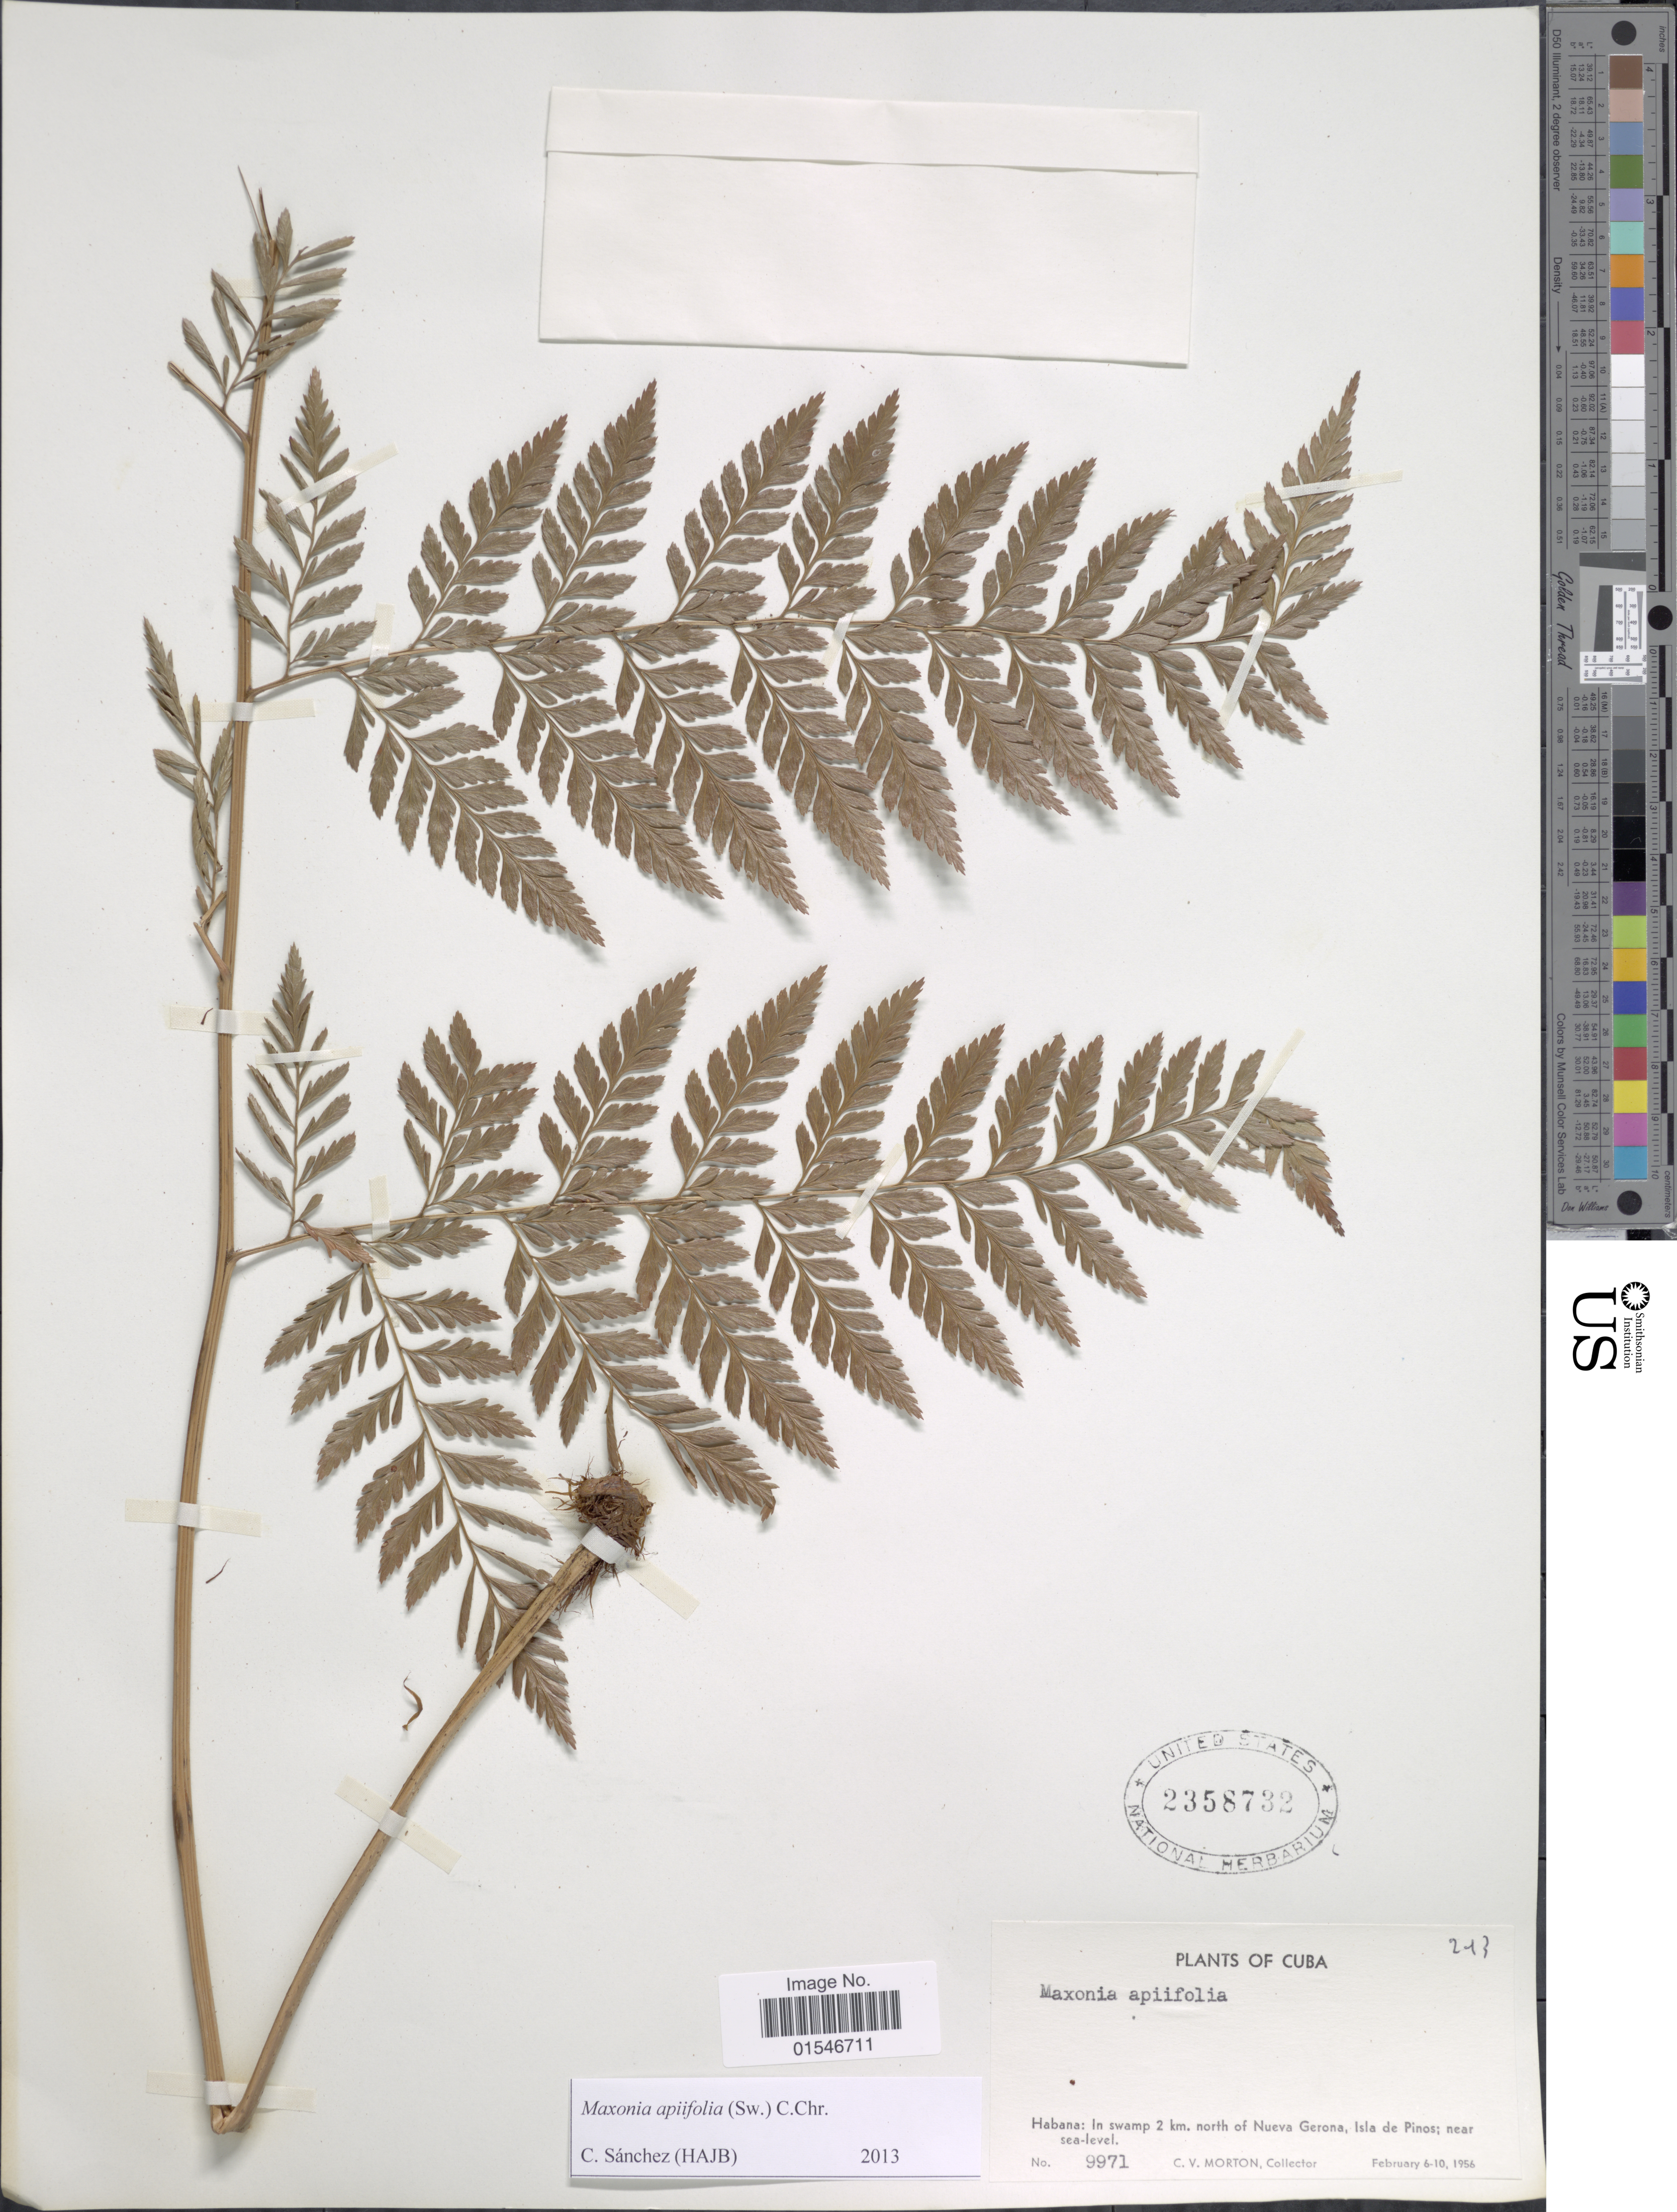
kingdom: Plantae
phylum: Tracheophyta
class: Polypodiopsida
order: Polypodiales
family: Dryopteridaceae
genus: Maxonia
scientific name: Maxonia apiifolia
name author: (Sw.) C. Chr.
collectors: C. V. Morton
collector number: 9971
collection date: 1956-02-06/1956-02-10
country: Cuba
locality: Habana: In swamp 2 km. north of Nueva Gerona, Isla de Pinos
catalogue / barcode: US 2358732